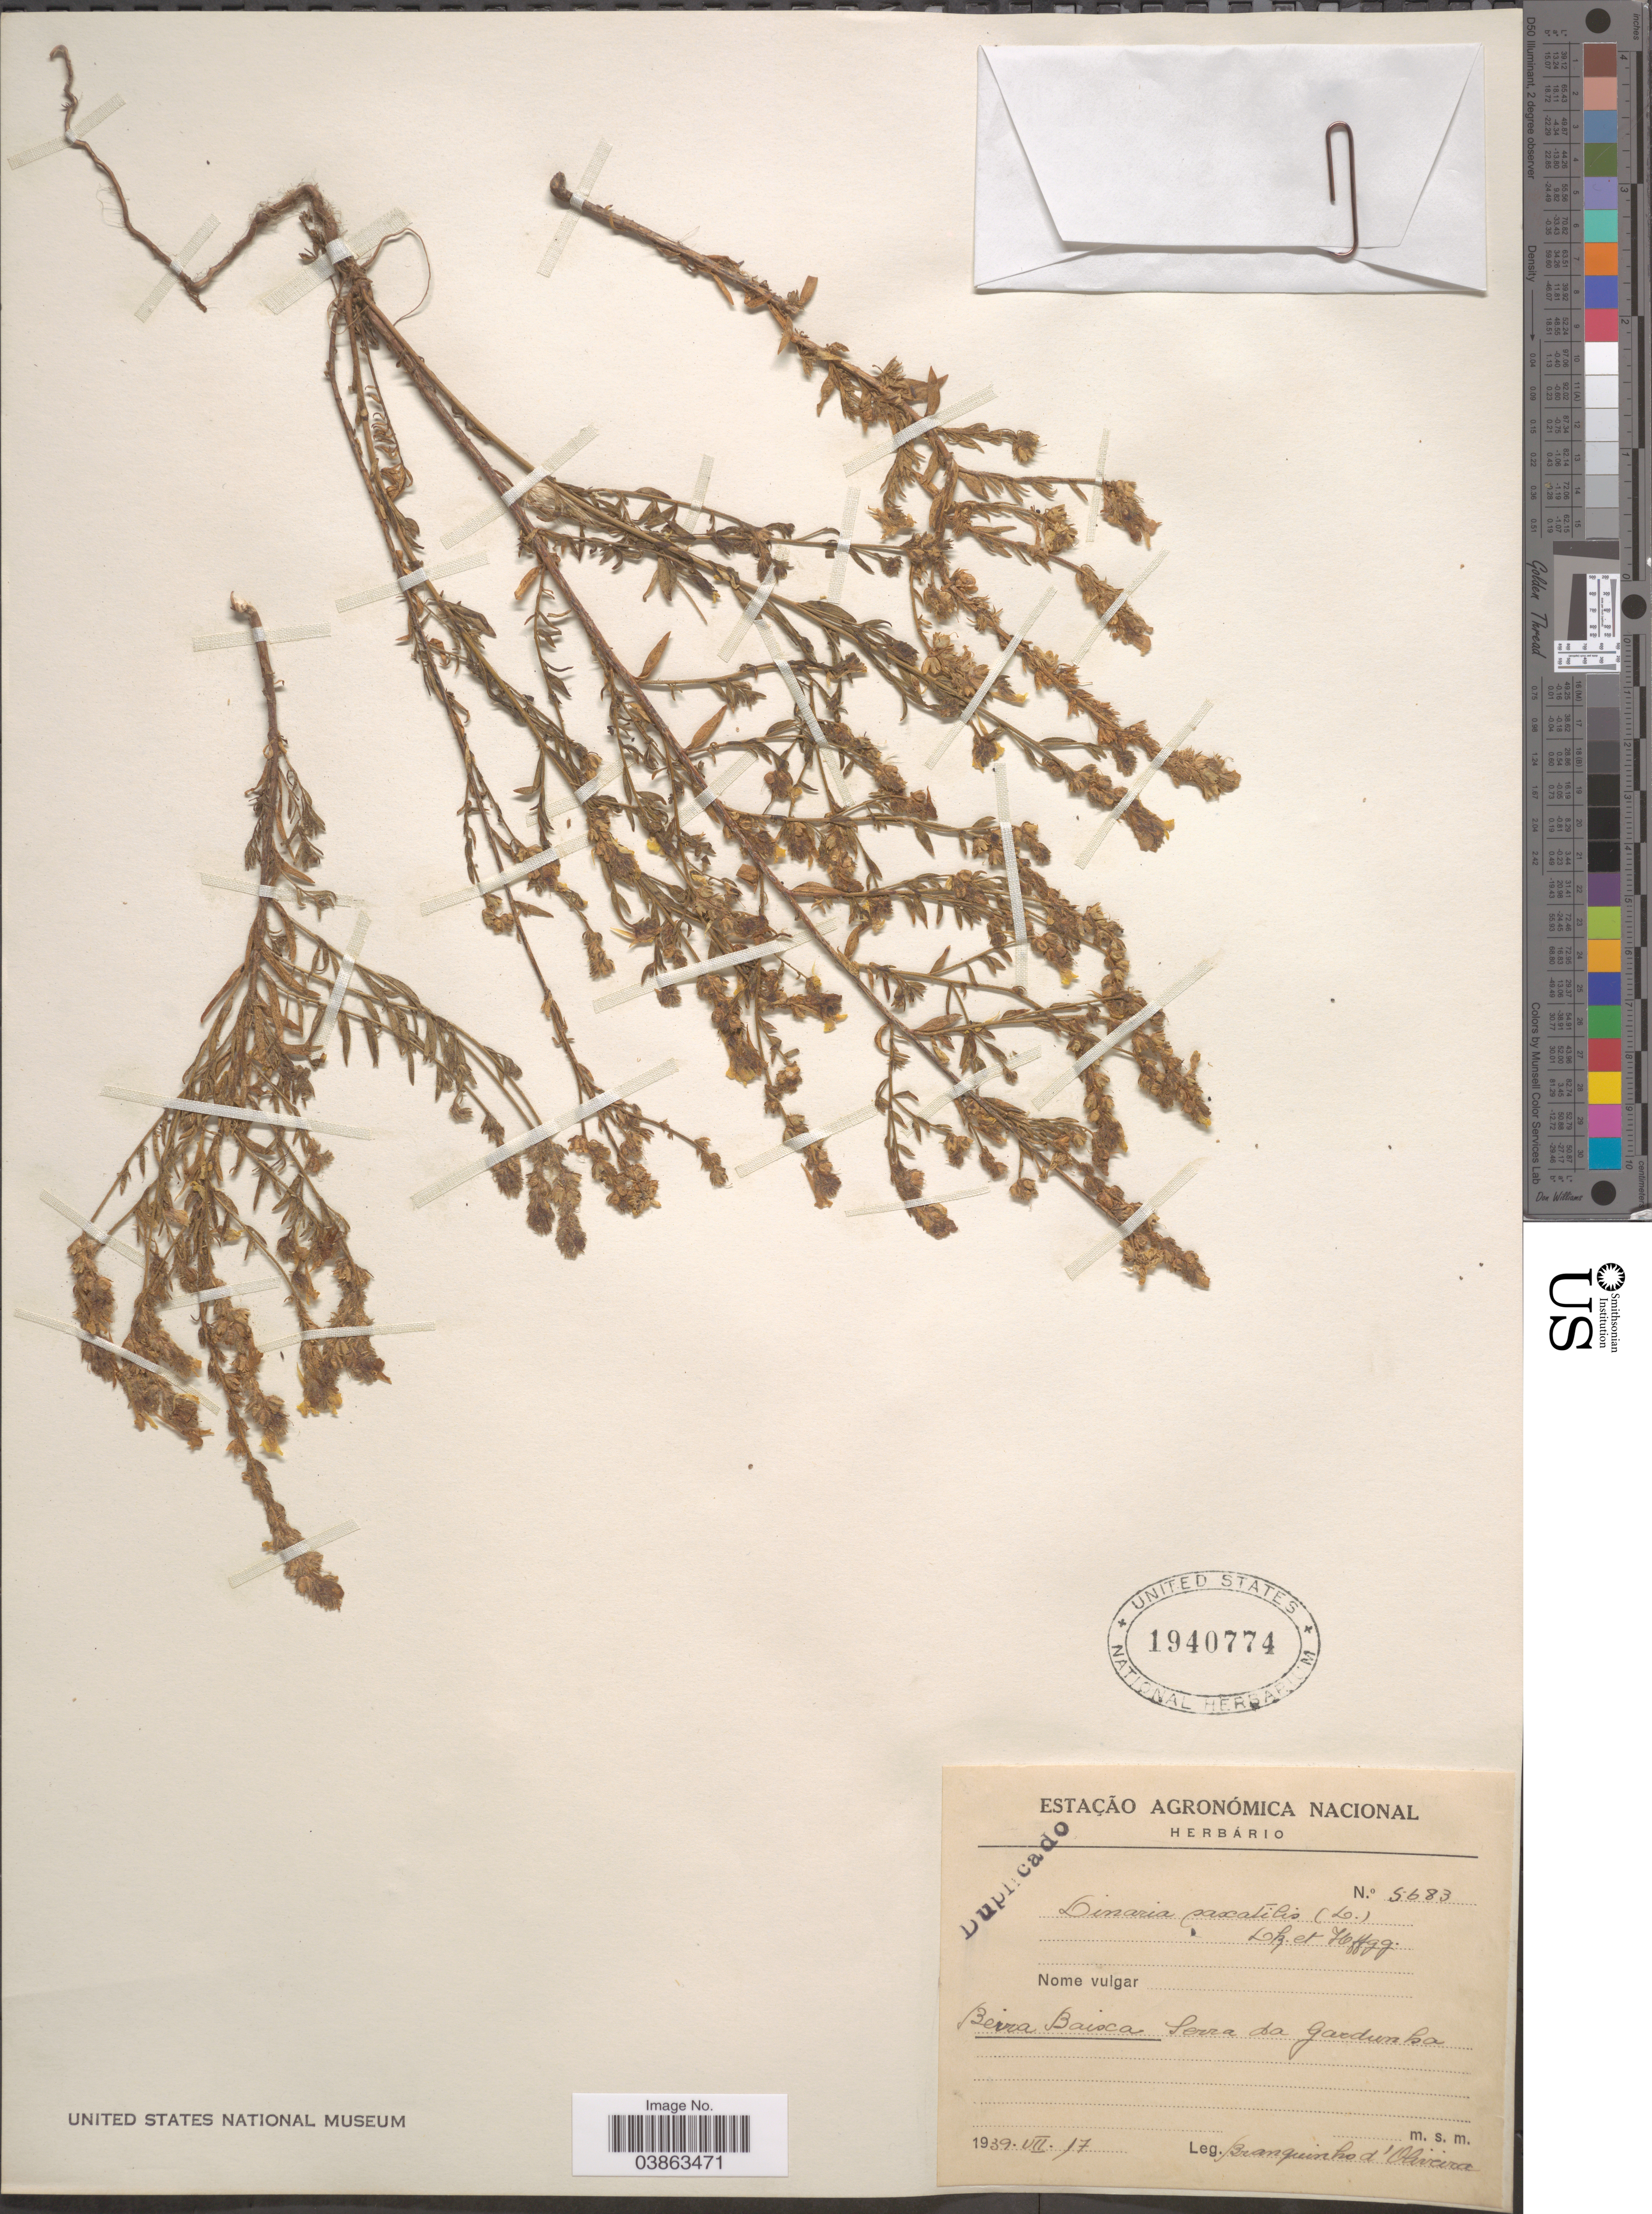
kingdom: Plantae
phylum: Tracheophyta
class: Magnoliopsida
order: Lamiales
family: Plantaginaceae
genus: Linaria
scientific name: Linaria saxatilis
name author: Hoffmanns. & Link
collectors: A. Branquinho D'Oliveira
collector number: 5683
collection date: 1939-07-17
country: Portugal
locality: Beira Baixa Serra da Gardunha.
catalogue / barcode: US 1940774